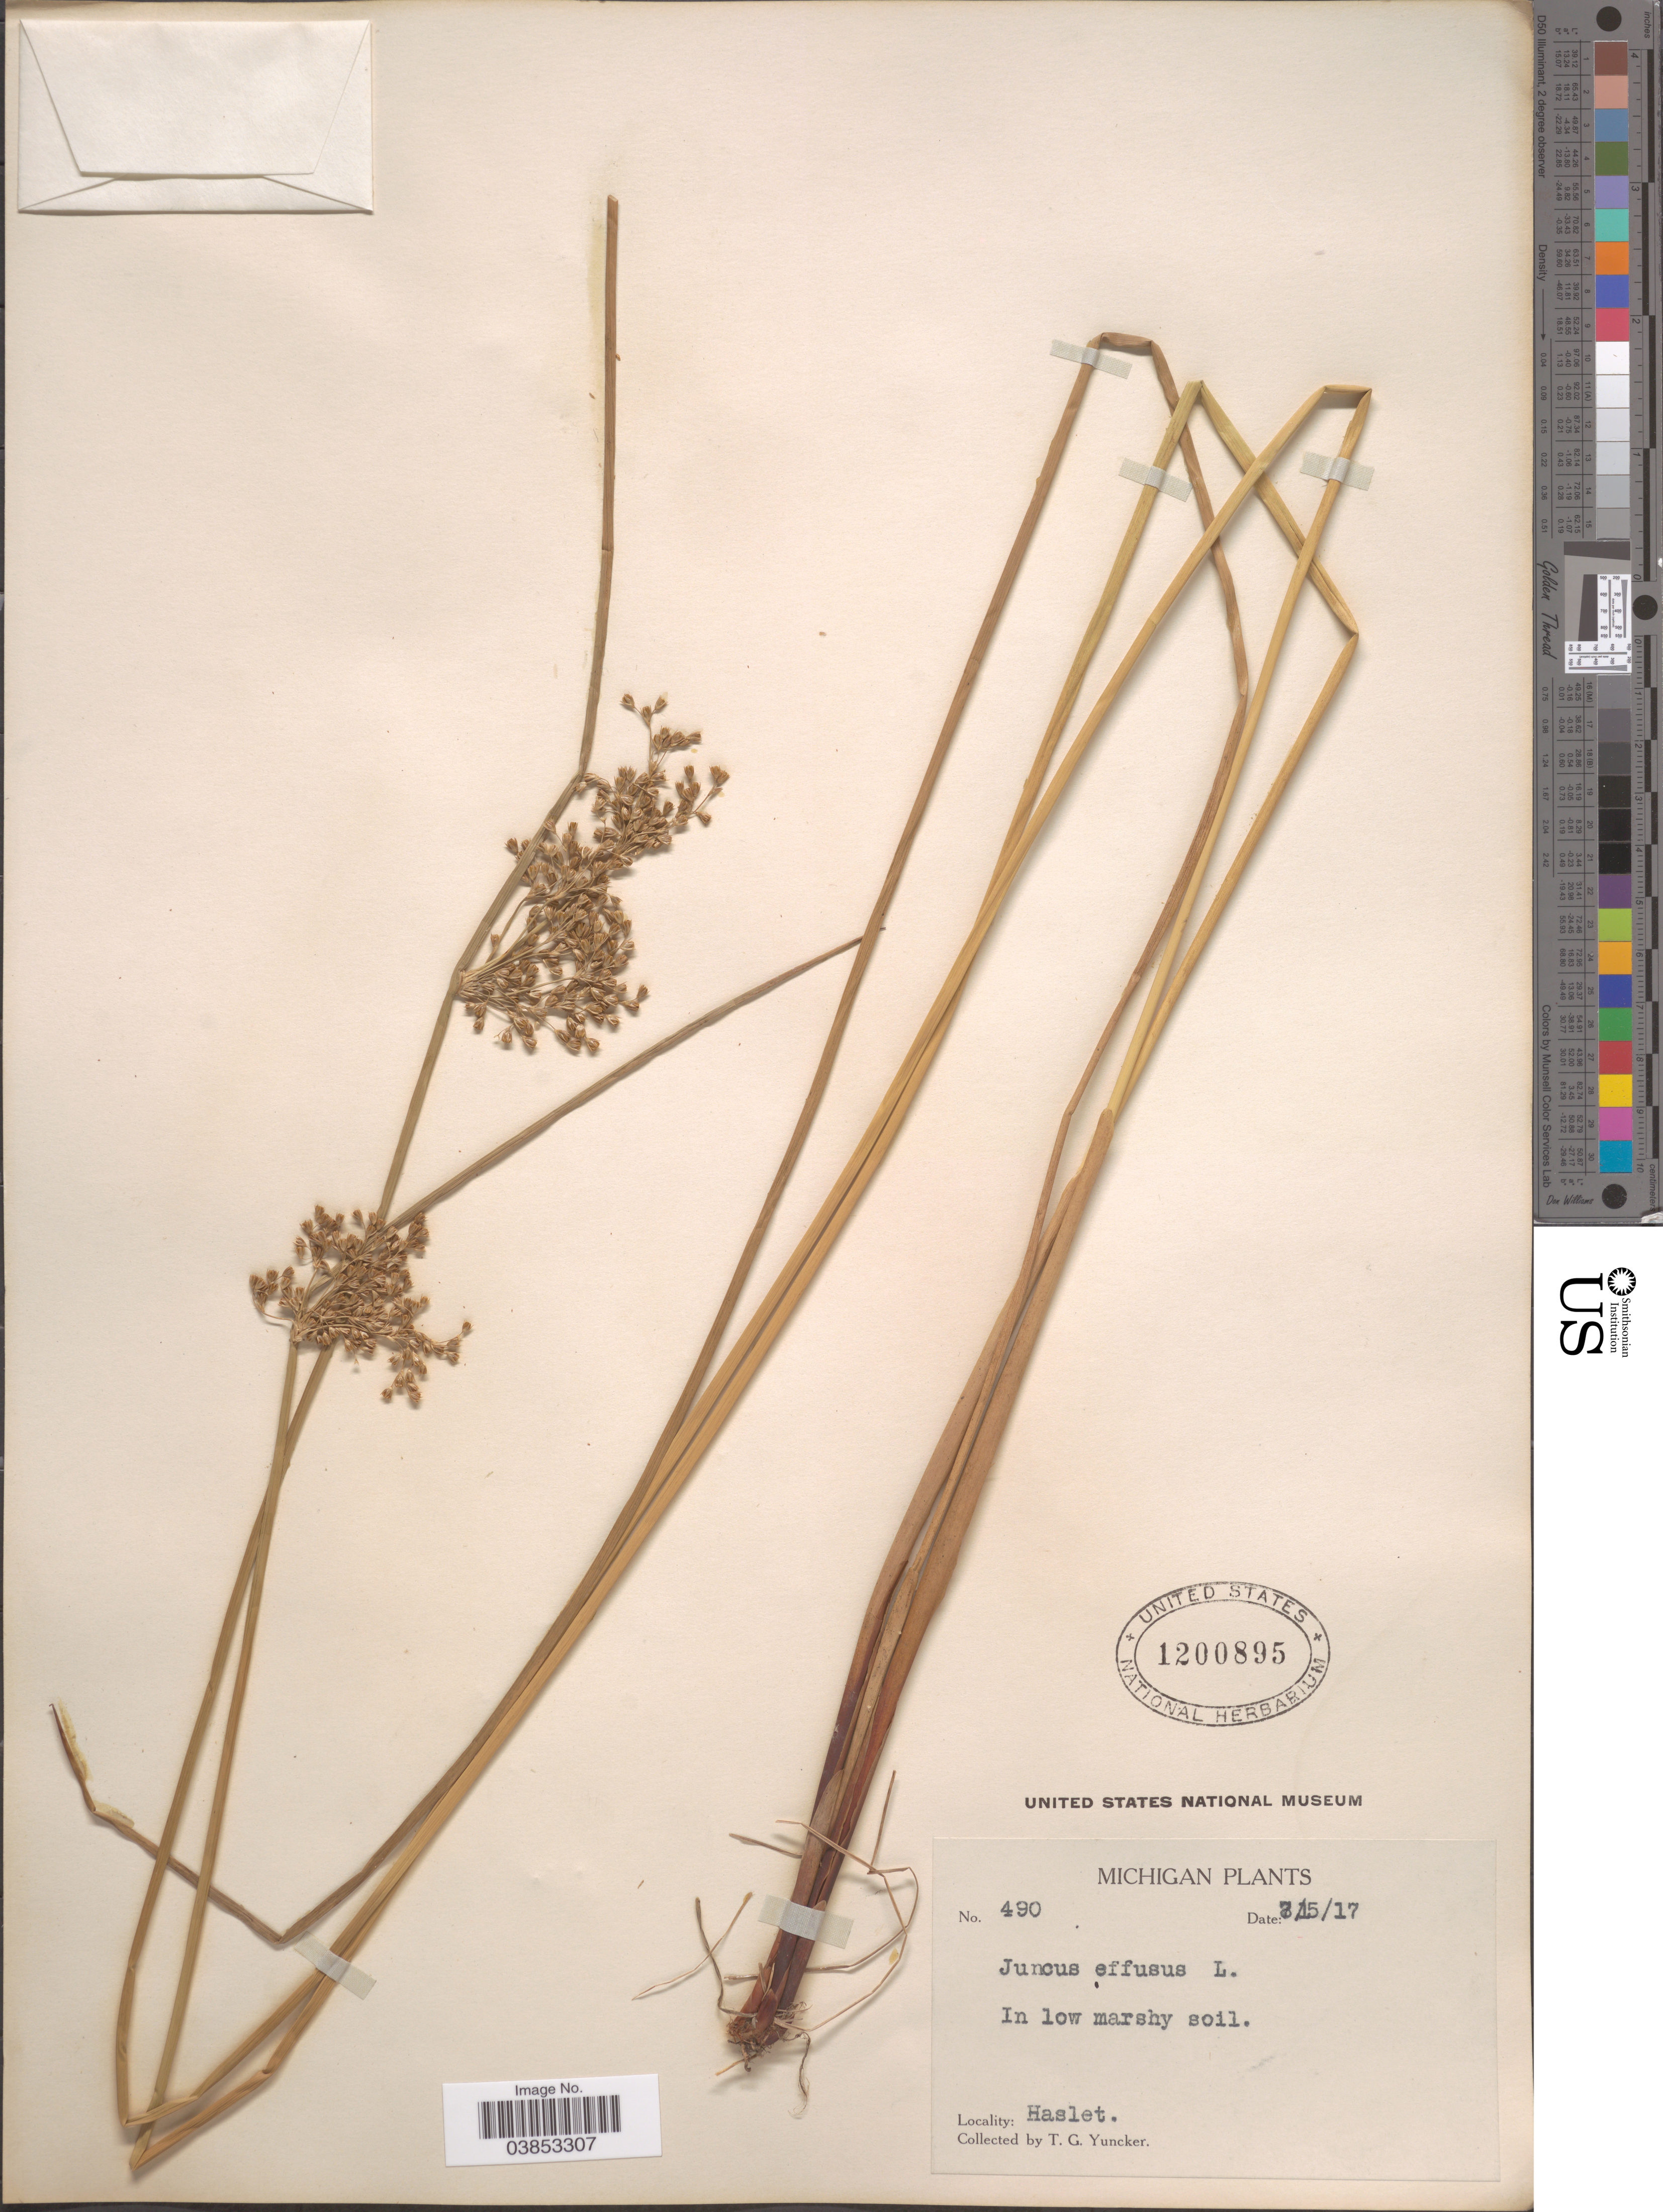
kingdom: Plantae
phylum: Tracheophyta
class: Liliopsida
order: Poales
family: Juncaceae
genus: Juncus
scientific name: Juncus effusus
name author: L.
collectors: T. G. Yuncker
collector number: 490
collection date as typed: Transcribed d/m/y: 15/7/17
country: United States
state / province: Michigan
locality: Haslet.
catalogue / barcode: US 1200895